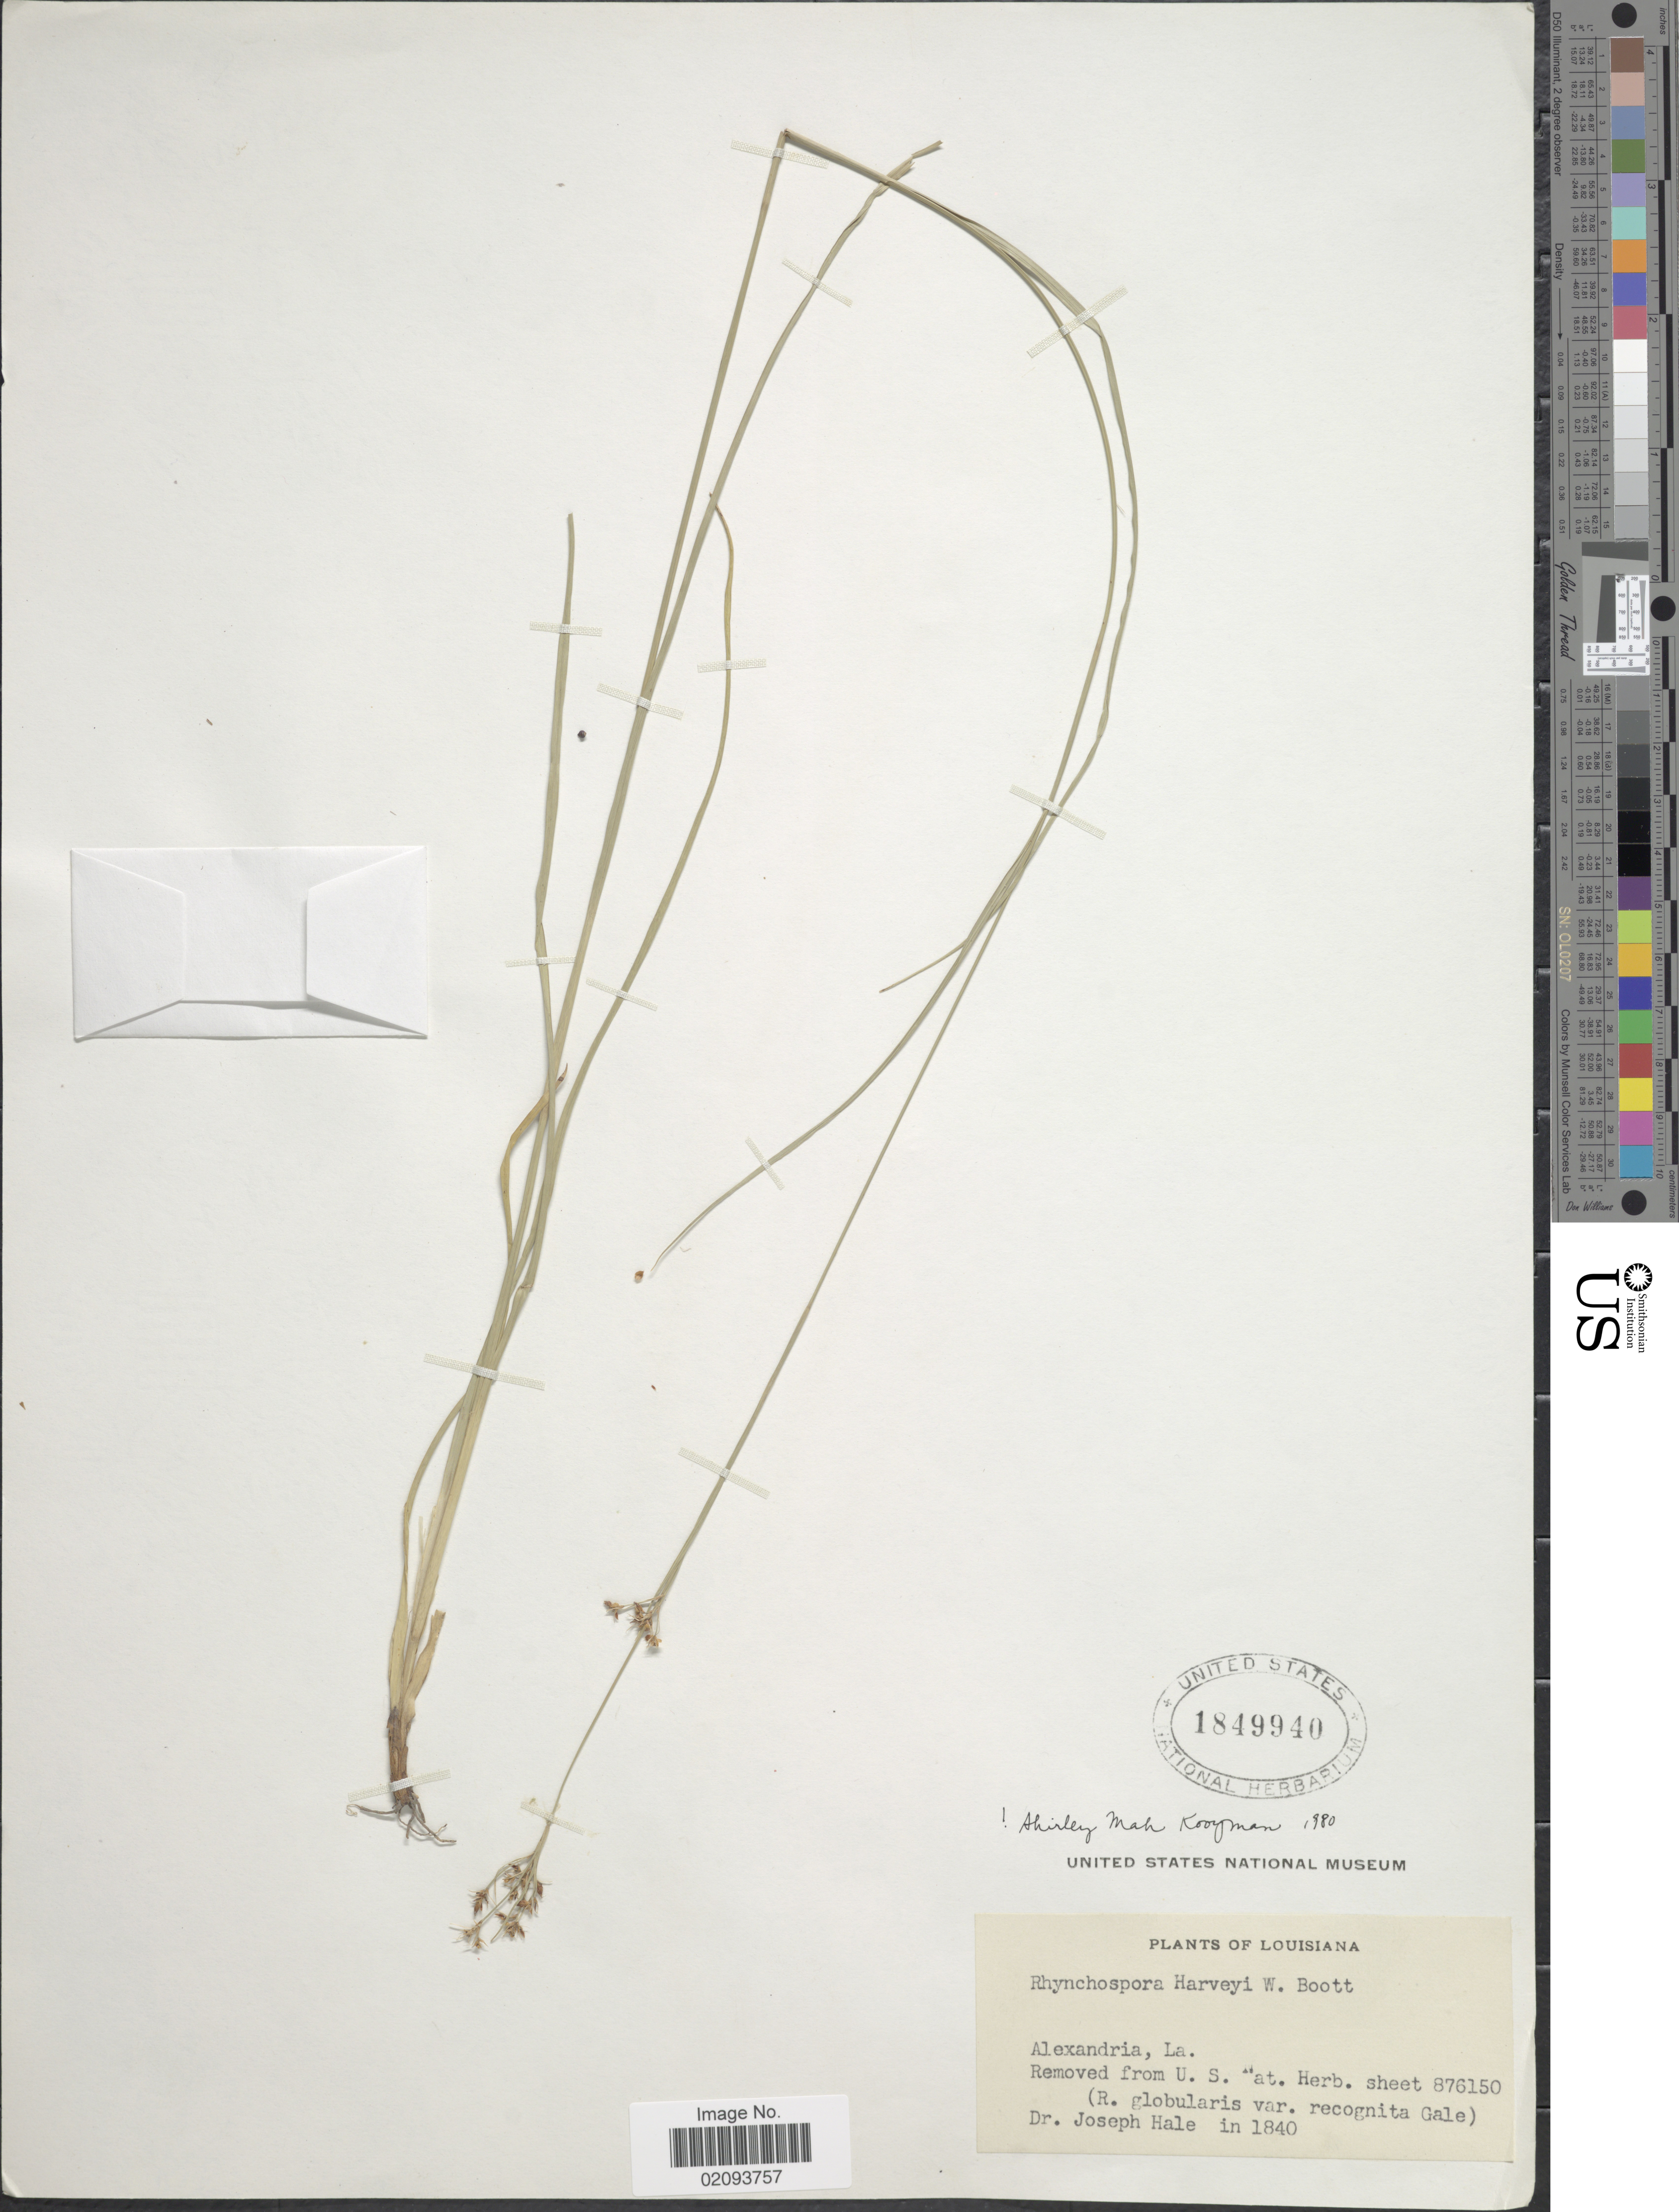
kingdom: Plantae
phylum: Tracheophyta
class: Liliopsida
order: Poales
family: Cyperaceae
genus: Rhynchospora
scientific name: Rhynchospora harveyi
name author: W. Boott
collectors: J. Hale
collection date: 1840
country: United States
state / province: Louisiana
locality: Alexandria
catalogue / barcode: US 1849940